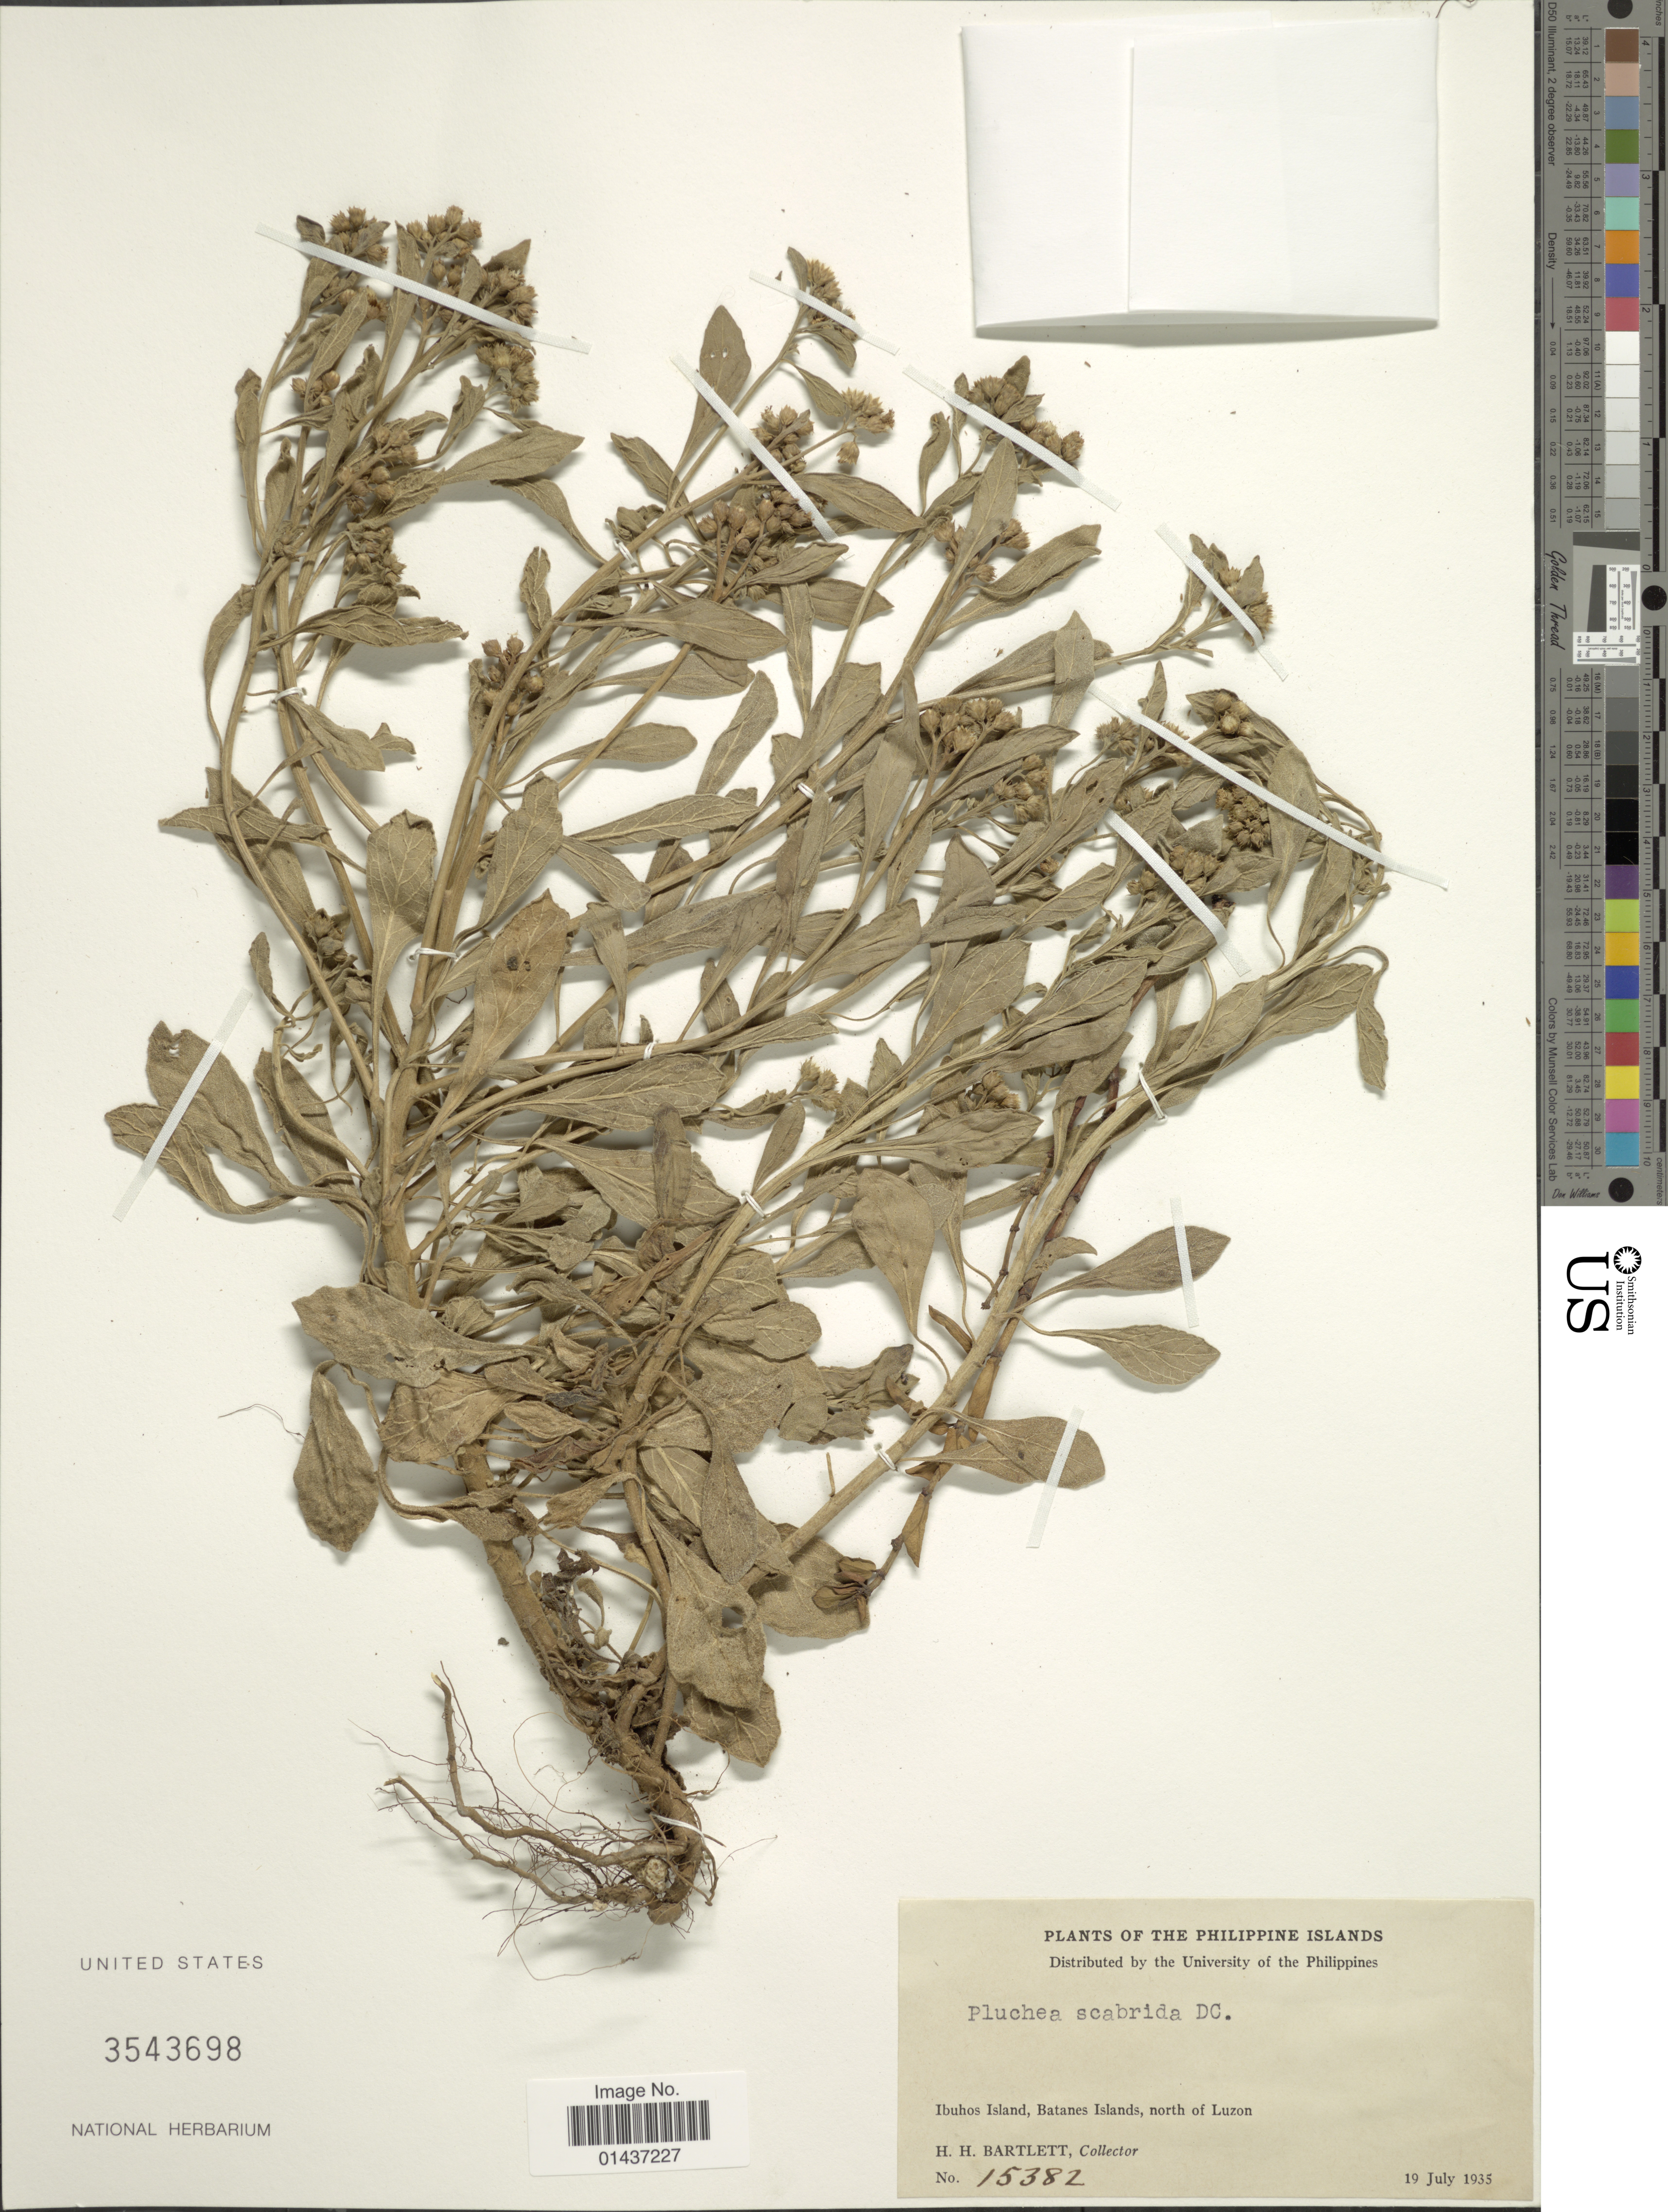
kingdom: Plantae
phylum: Tracheophyta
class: Magnoliopsida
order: Asterales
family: Asteraceae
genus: Pluchea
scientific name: Pluchea scabrida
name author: DC.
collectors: H. H. Bartlett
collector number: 15382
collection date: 1935-07-19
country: Philippines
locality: The Philippine Islands, Ibuhos Island, Batanes Islands, north of Luzon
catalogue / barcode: US 3543698